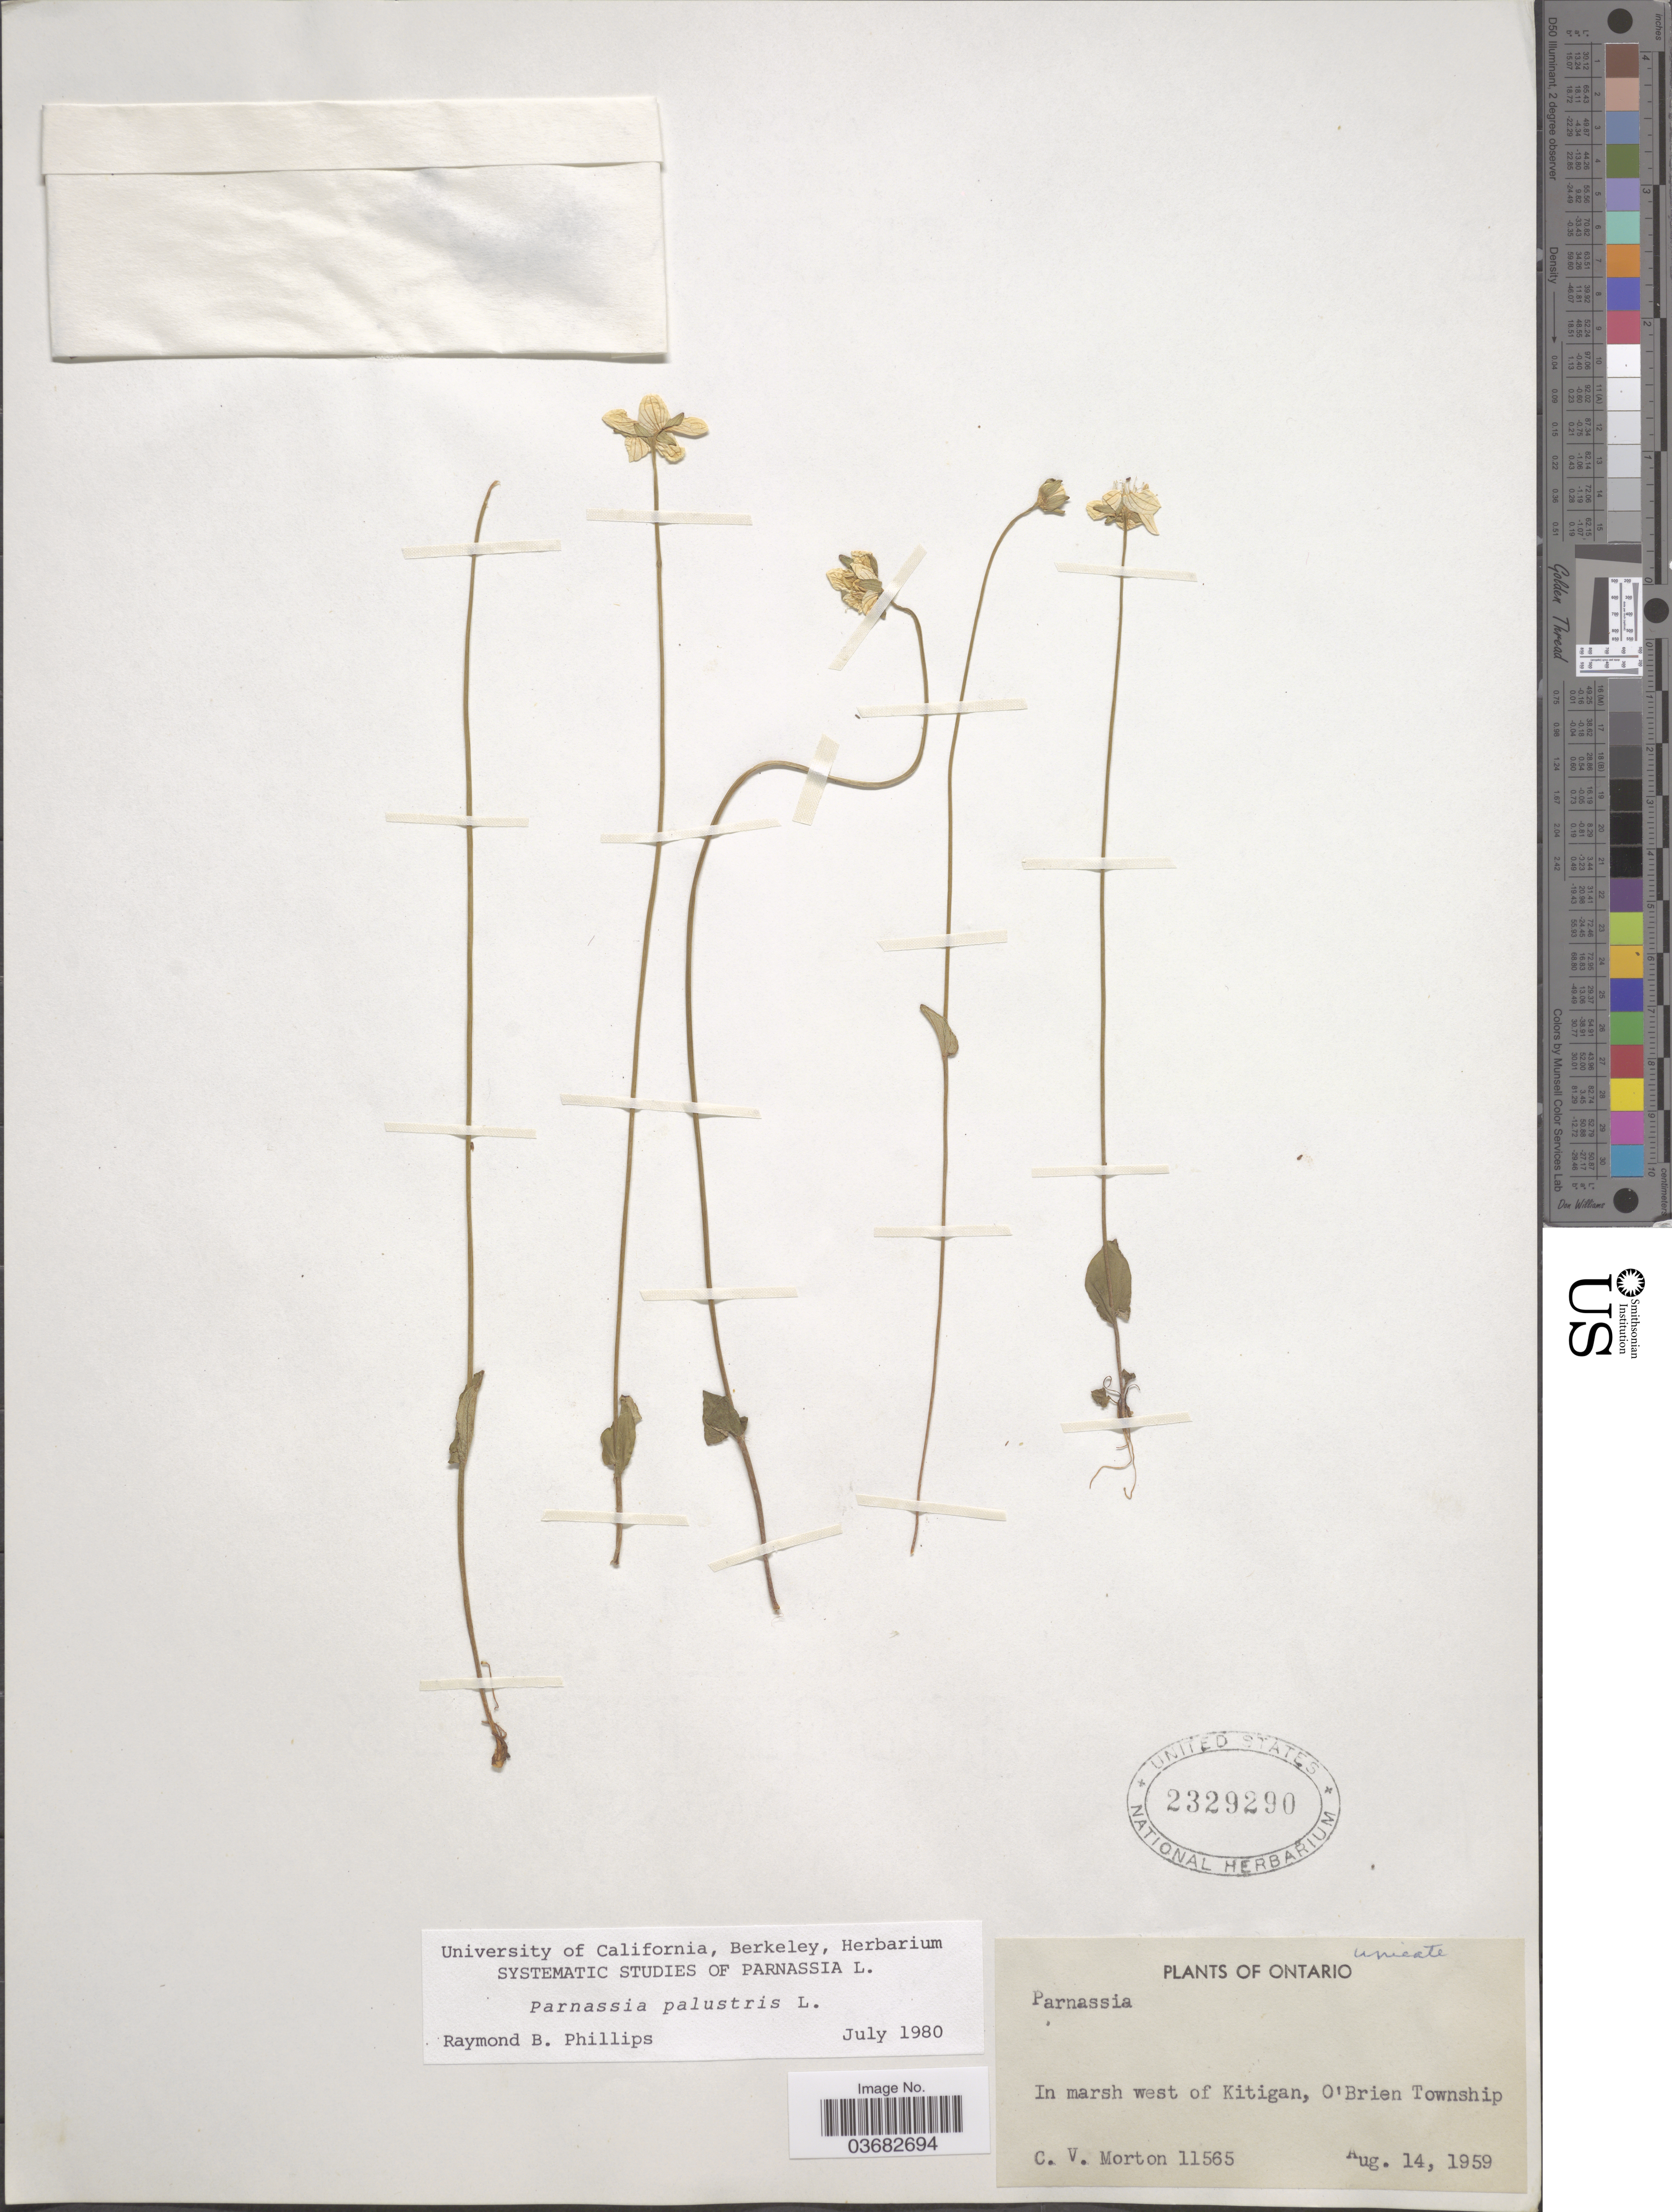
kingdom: Plantae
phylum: Tracheophyta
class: Magnoliopsida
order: Celastrales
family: Parnassiaceae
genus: Parnassia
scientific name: Parnassia palustris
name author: L.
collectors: C. V. Morton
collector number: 11565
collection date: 1959-08-14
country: Canada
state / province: Ontario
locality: In marsh west of Kitigan, O'Brien Township.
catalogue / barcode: US 2329290